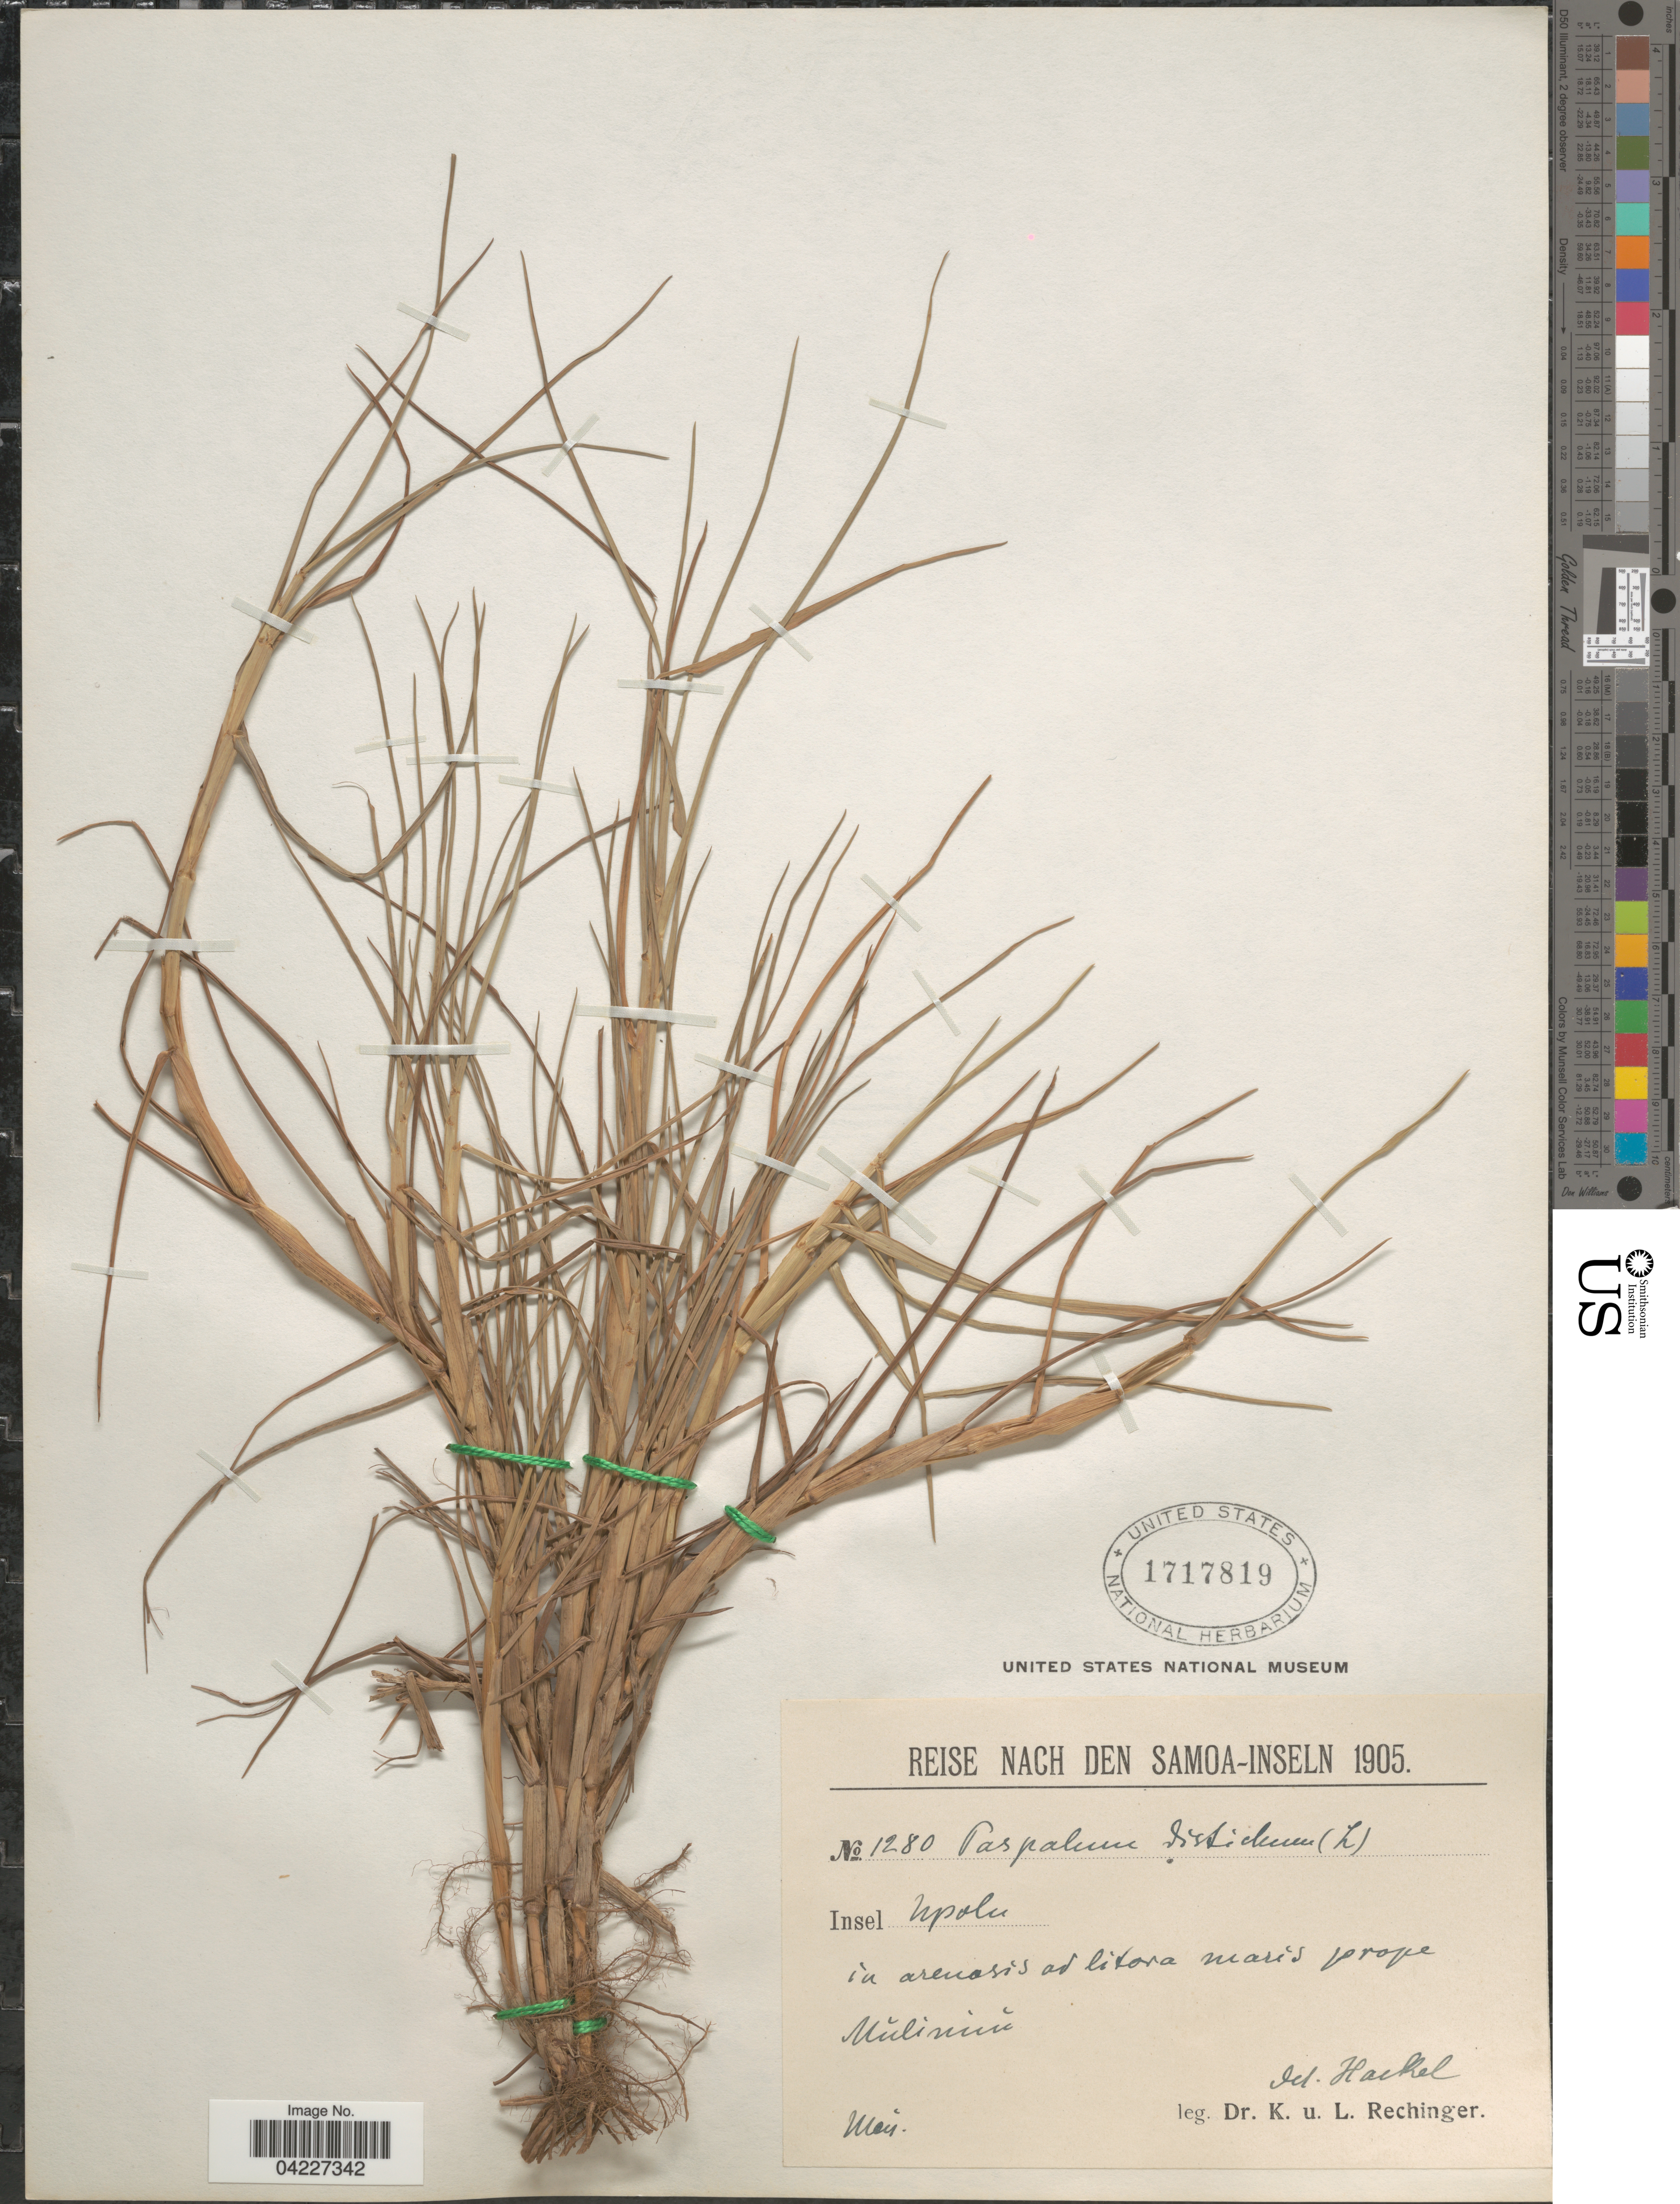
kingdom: Plantae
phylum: Tracheophyta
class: Liliopsida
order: Poales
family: Poaceae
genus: Paspalum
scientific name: Paspalum paspalodes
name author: (Michx.) Scribn.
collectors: K. Rechinger & L. Rechinger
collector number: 1280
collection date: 1905-05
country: Samoa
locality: Reise Nach Den Samoa-Inseln 1905. Insel Upolu. In arenosis ad litora maris prope Mulinuu.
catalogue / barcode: US 1717819